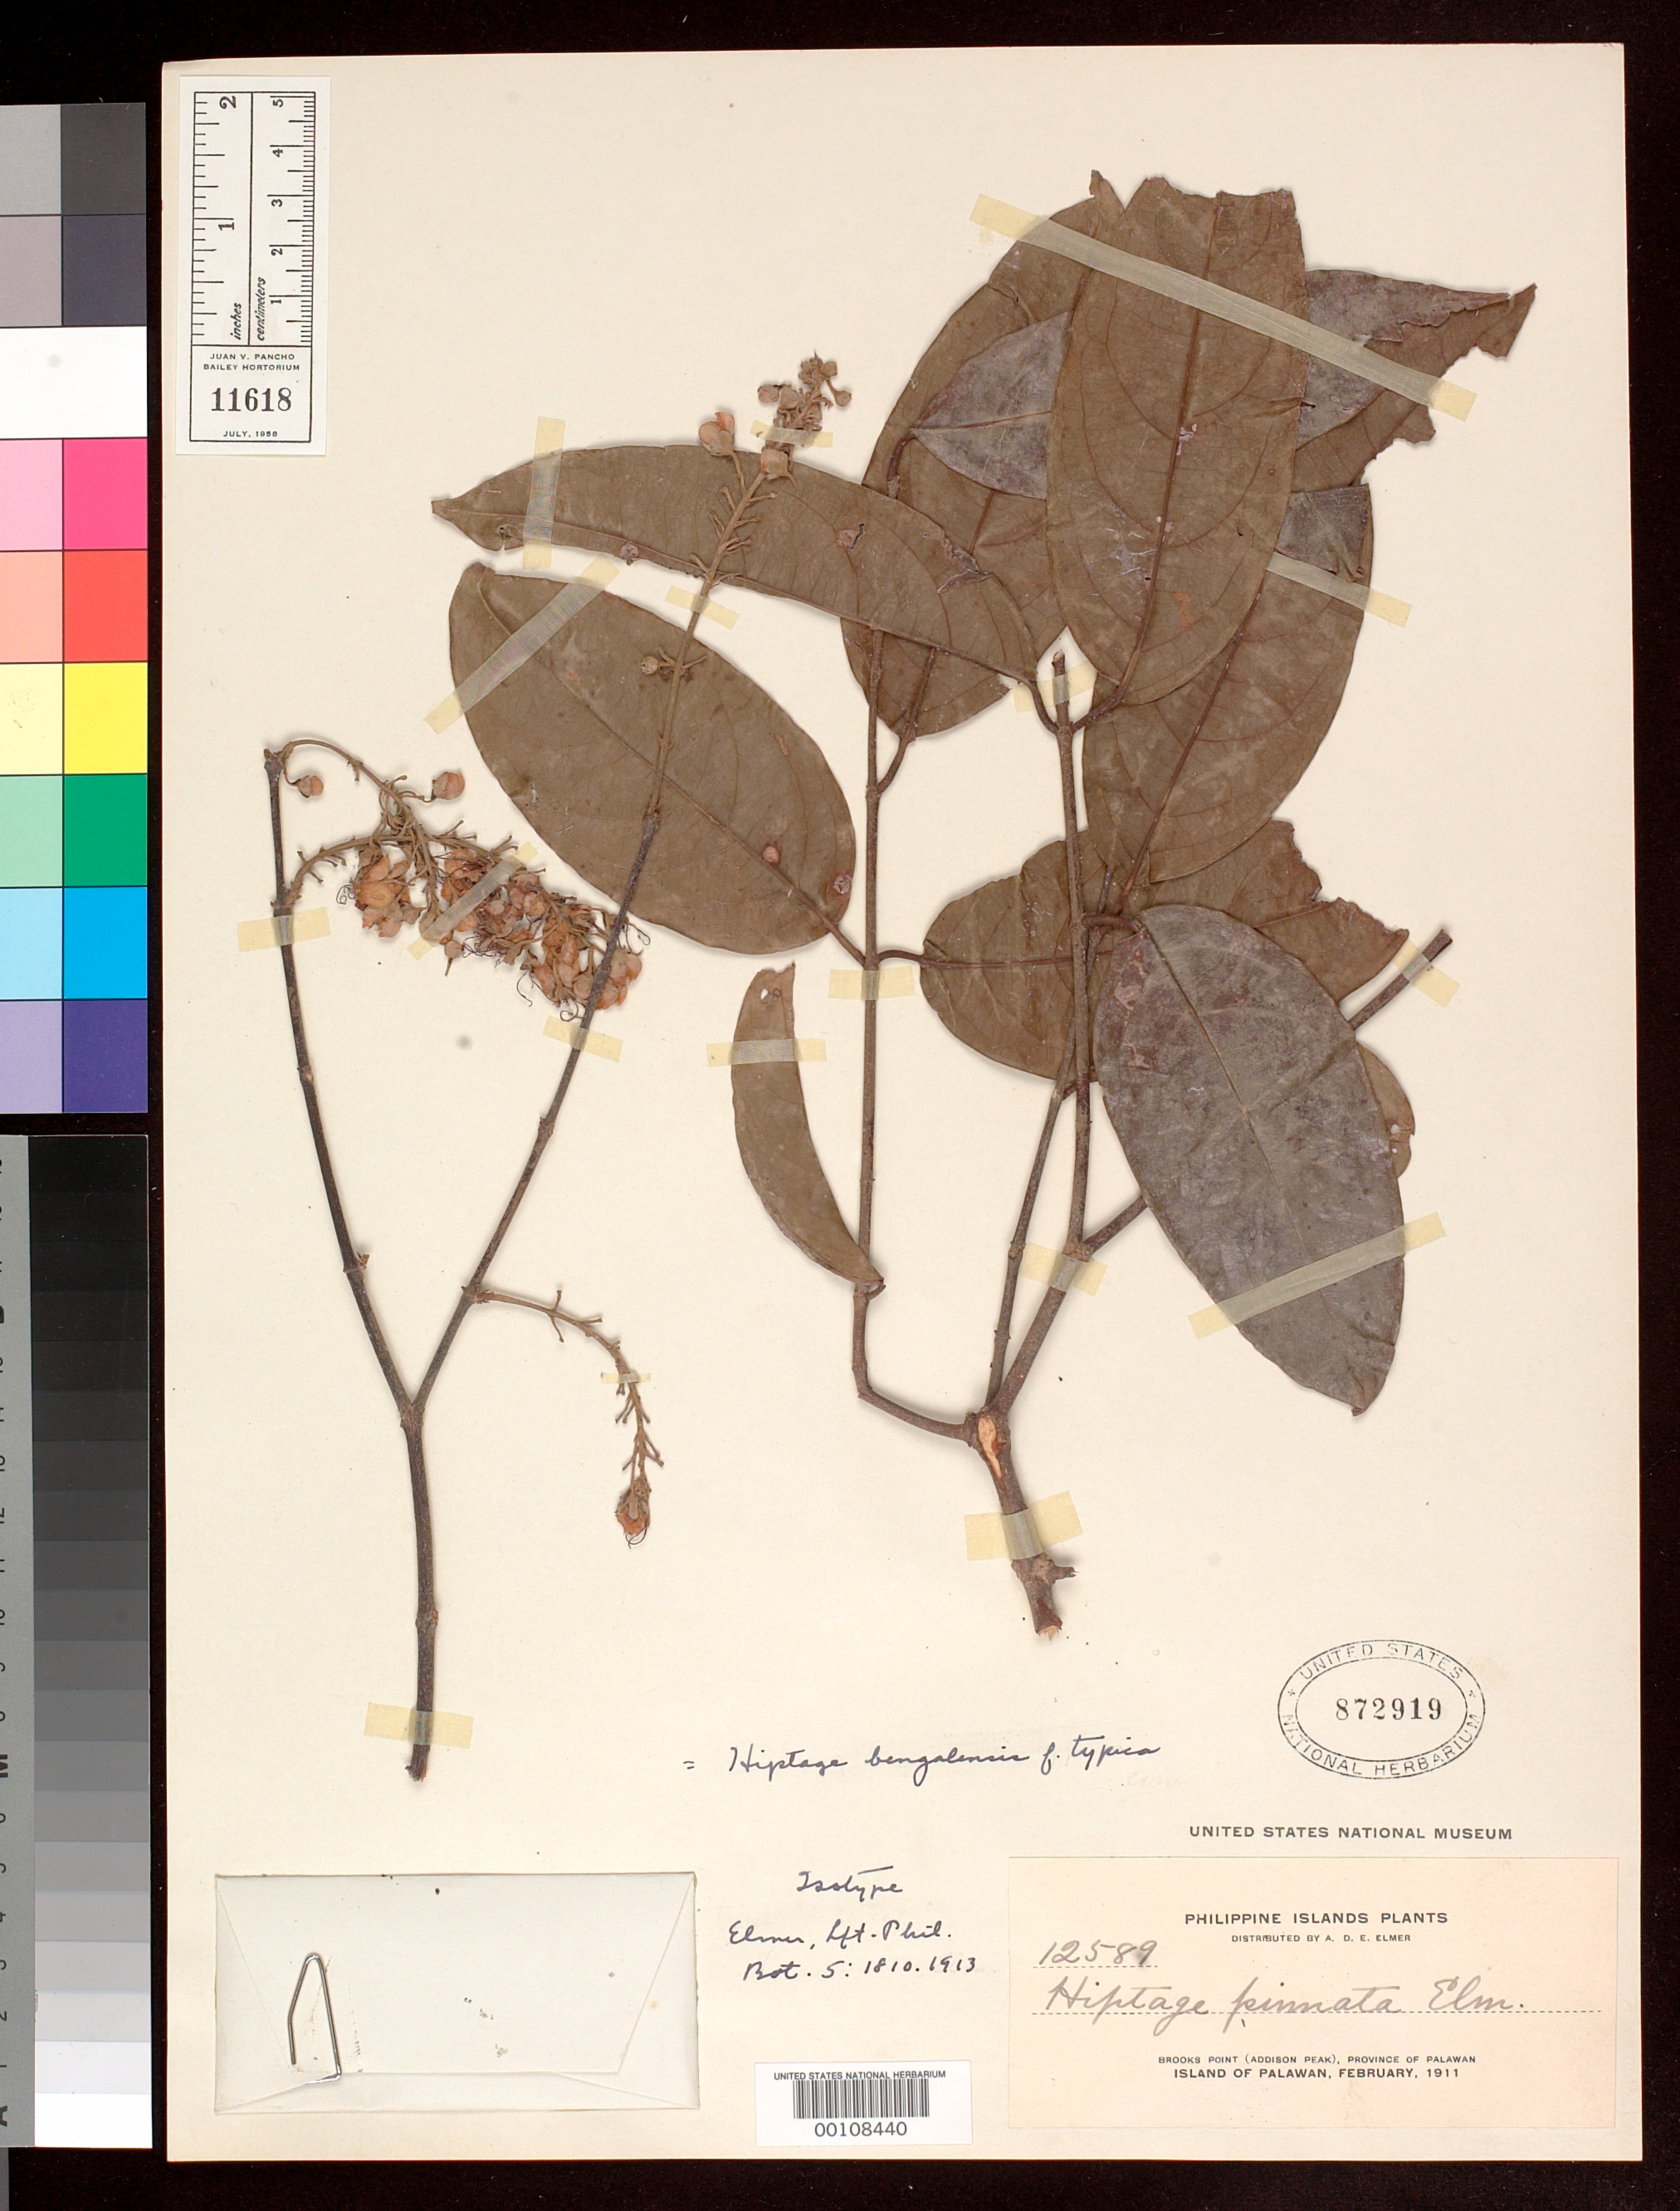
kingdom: Plantae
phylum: Tracheophyta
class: Magnoliopsida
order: Malpighiales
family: Malpighiaceae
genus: Hiptage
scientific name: Hiptage pinnata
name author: Elmer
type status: Isotype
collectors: A. D. E. Elmer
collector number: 12589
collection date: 1911-02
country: Philippines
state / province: Mimaropa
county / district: Palawan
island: Palawan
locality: Brooks Point (Addison Peak), Province of Palawan, Island of Palawan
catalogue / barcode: US 872919